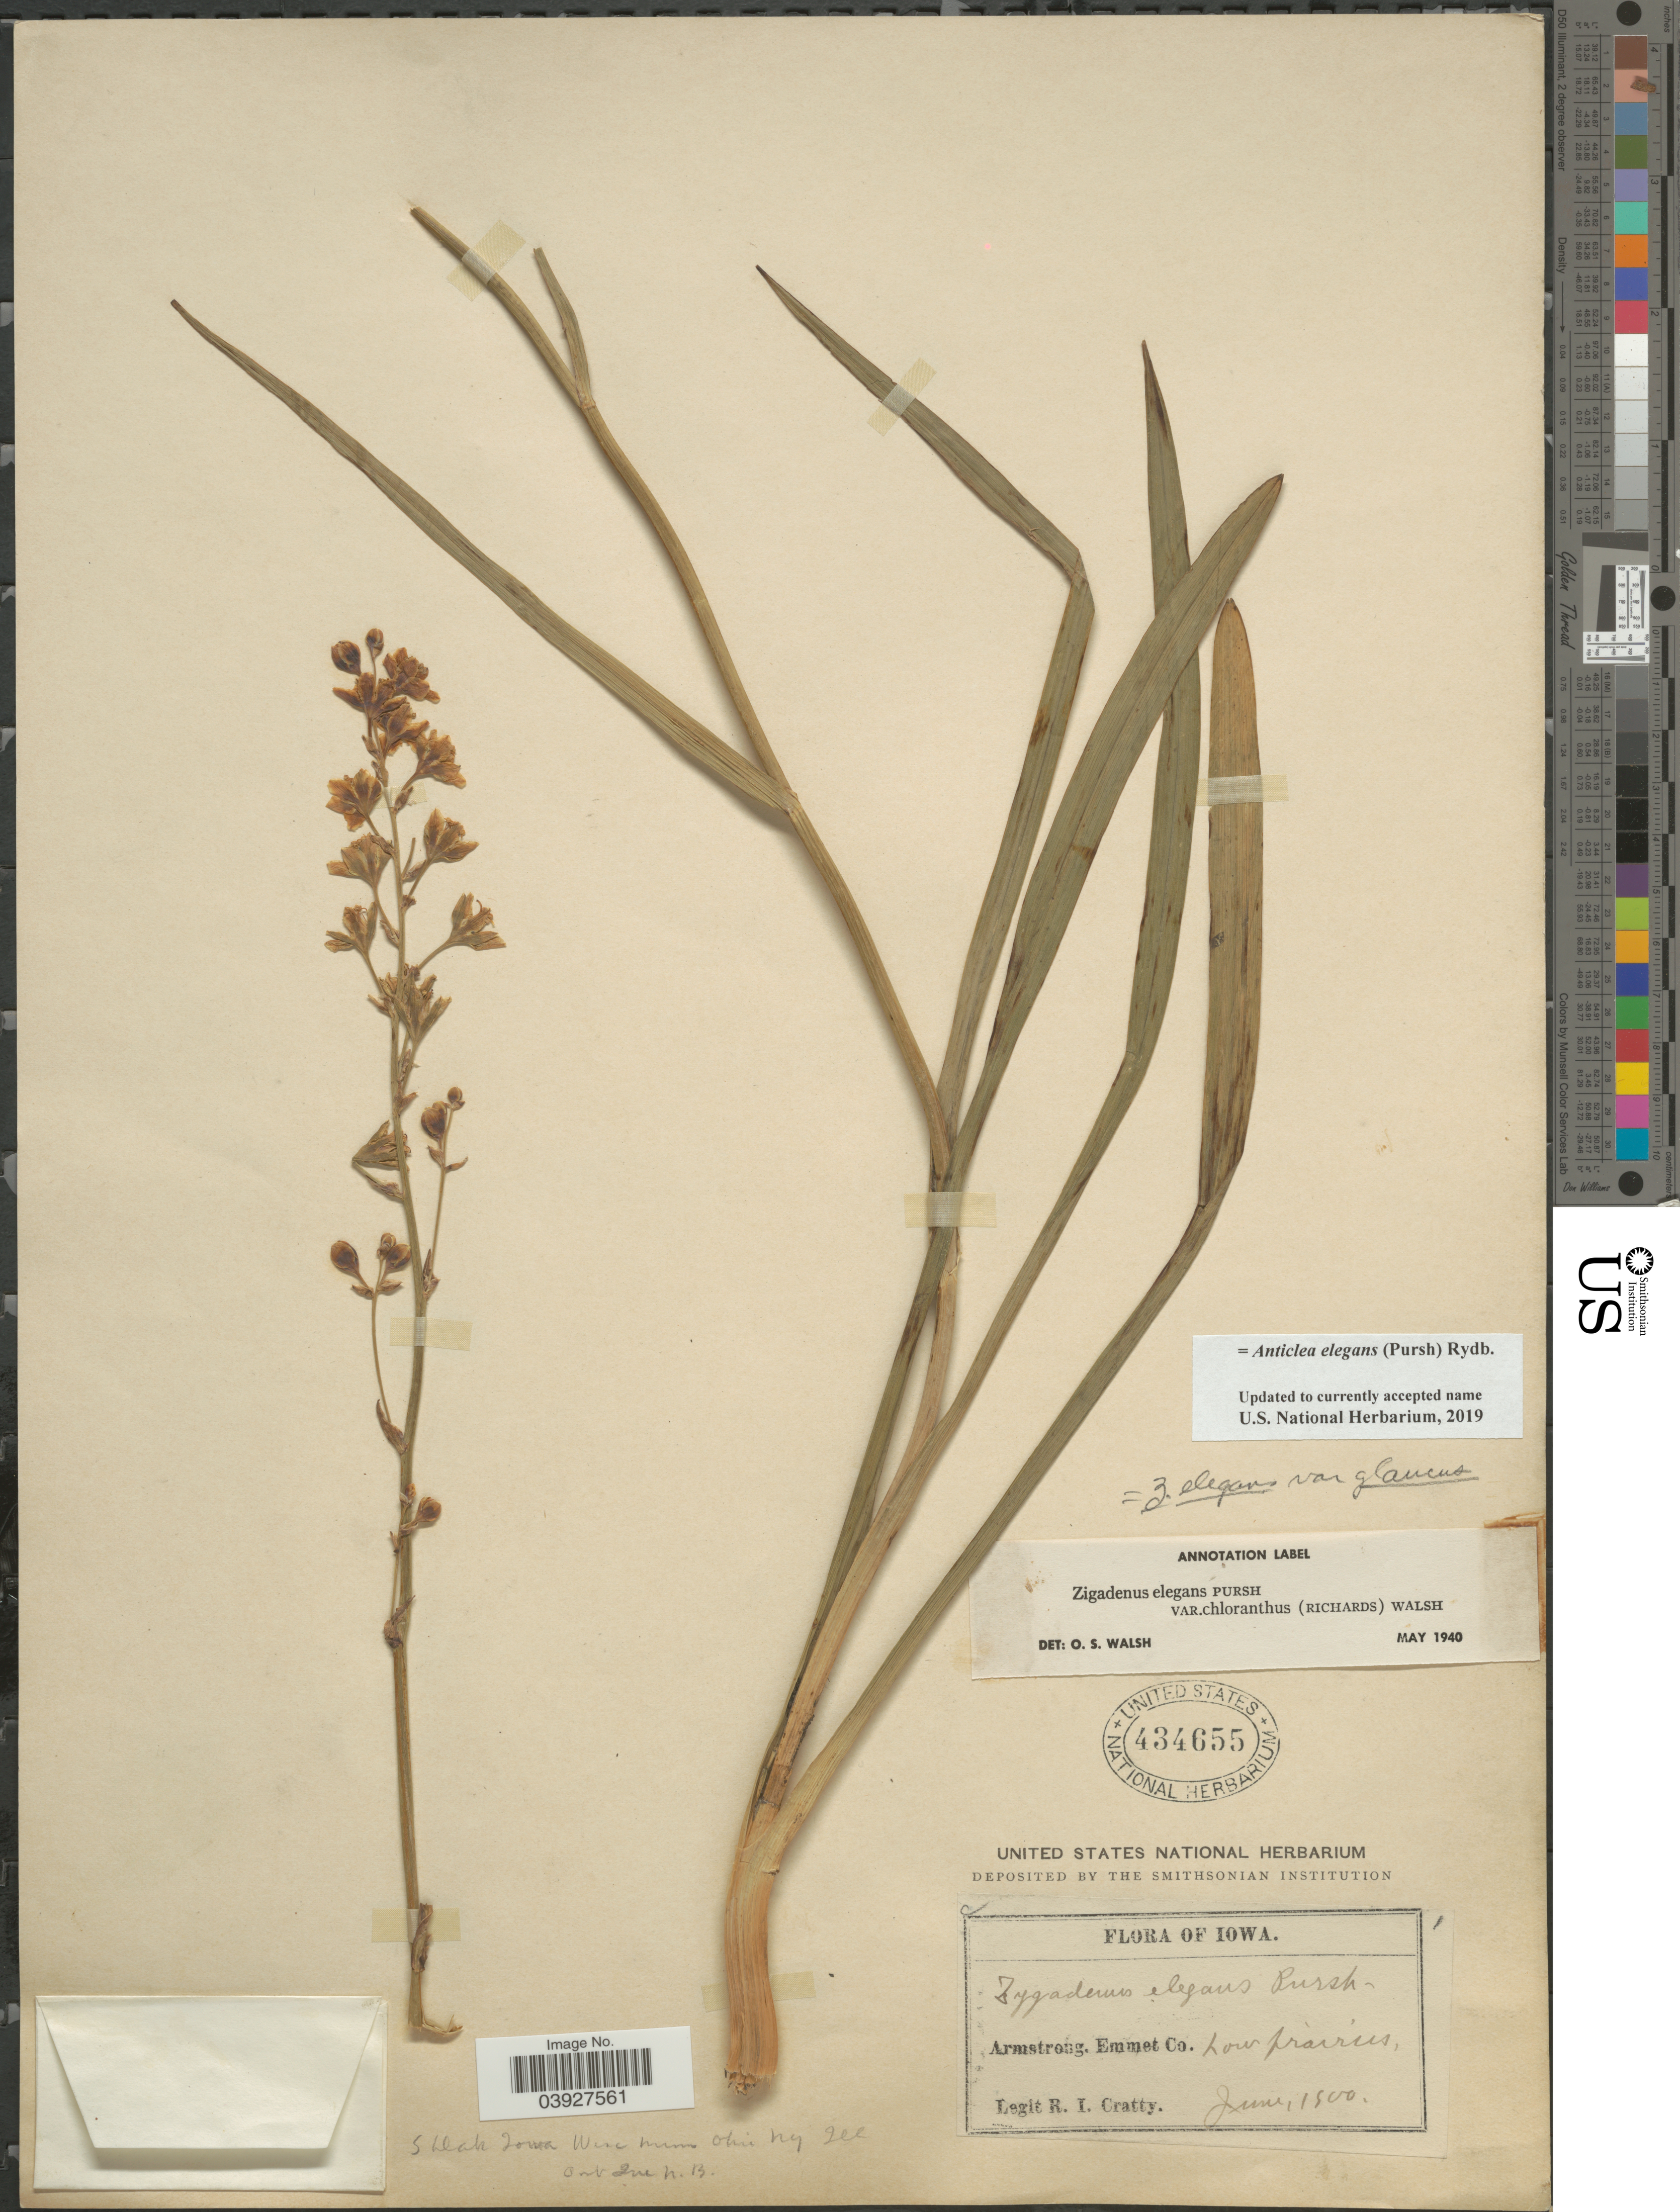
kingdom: Plantae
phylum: Tracheophyta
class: Liliopsida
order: Liliales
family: Melanthiaceae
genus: Anticlea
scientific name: Anticlea elegans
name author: (Pursh) Rydb.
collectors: R. Cratty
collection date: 1900-06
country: United States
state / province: Iowa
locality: Armstrong, Emmet Co. Low prairies.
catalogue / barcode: US 434655